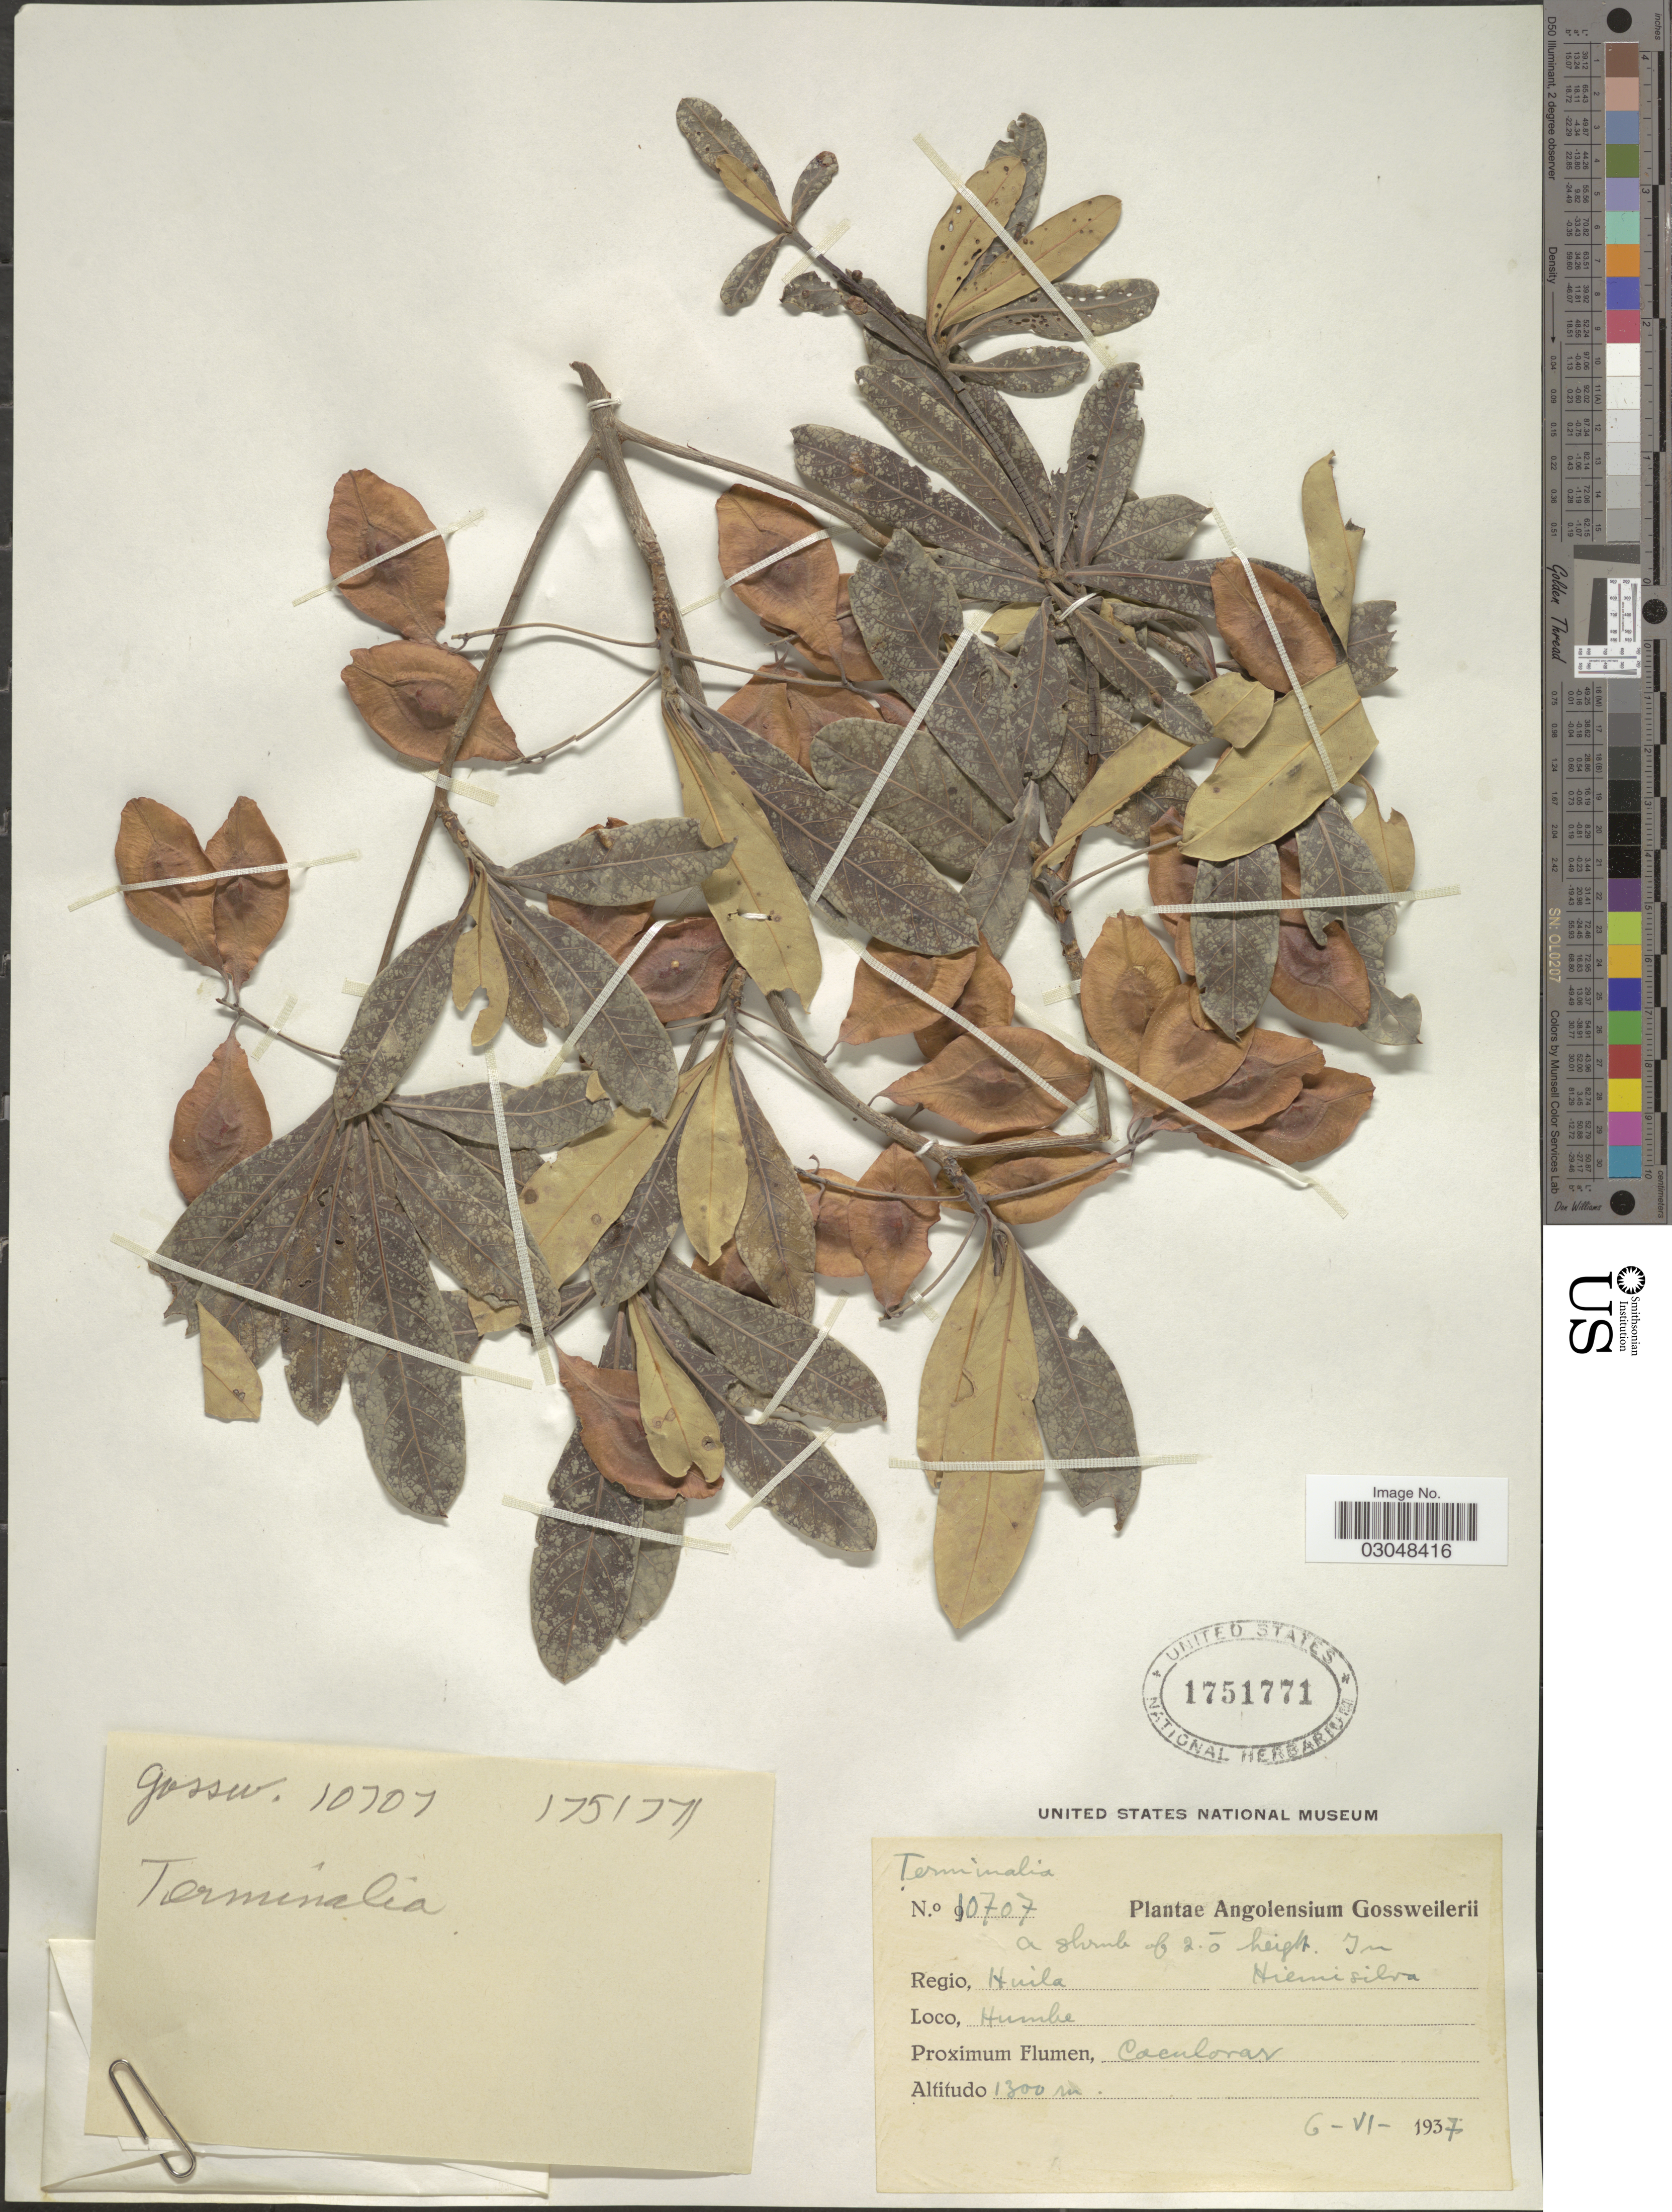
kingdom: Plantae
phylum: Tracheophyta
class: Magnoliopsida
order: Myrtales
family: Combretaceae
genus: Terminalia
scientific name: Terminalia sp.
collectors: -. Gossweiler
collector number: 10707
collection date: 1937-06-06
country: Angola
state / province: Huila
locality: Humbe. Caculuvar.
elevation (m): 1300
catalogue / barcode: US 1751771